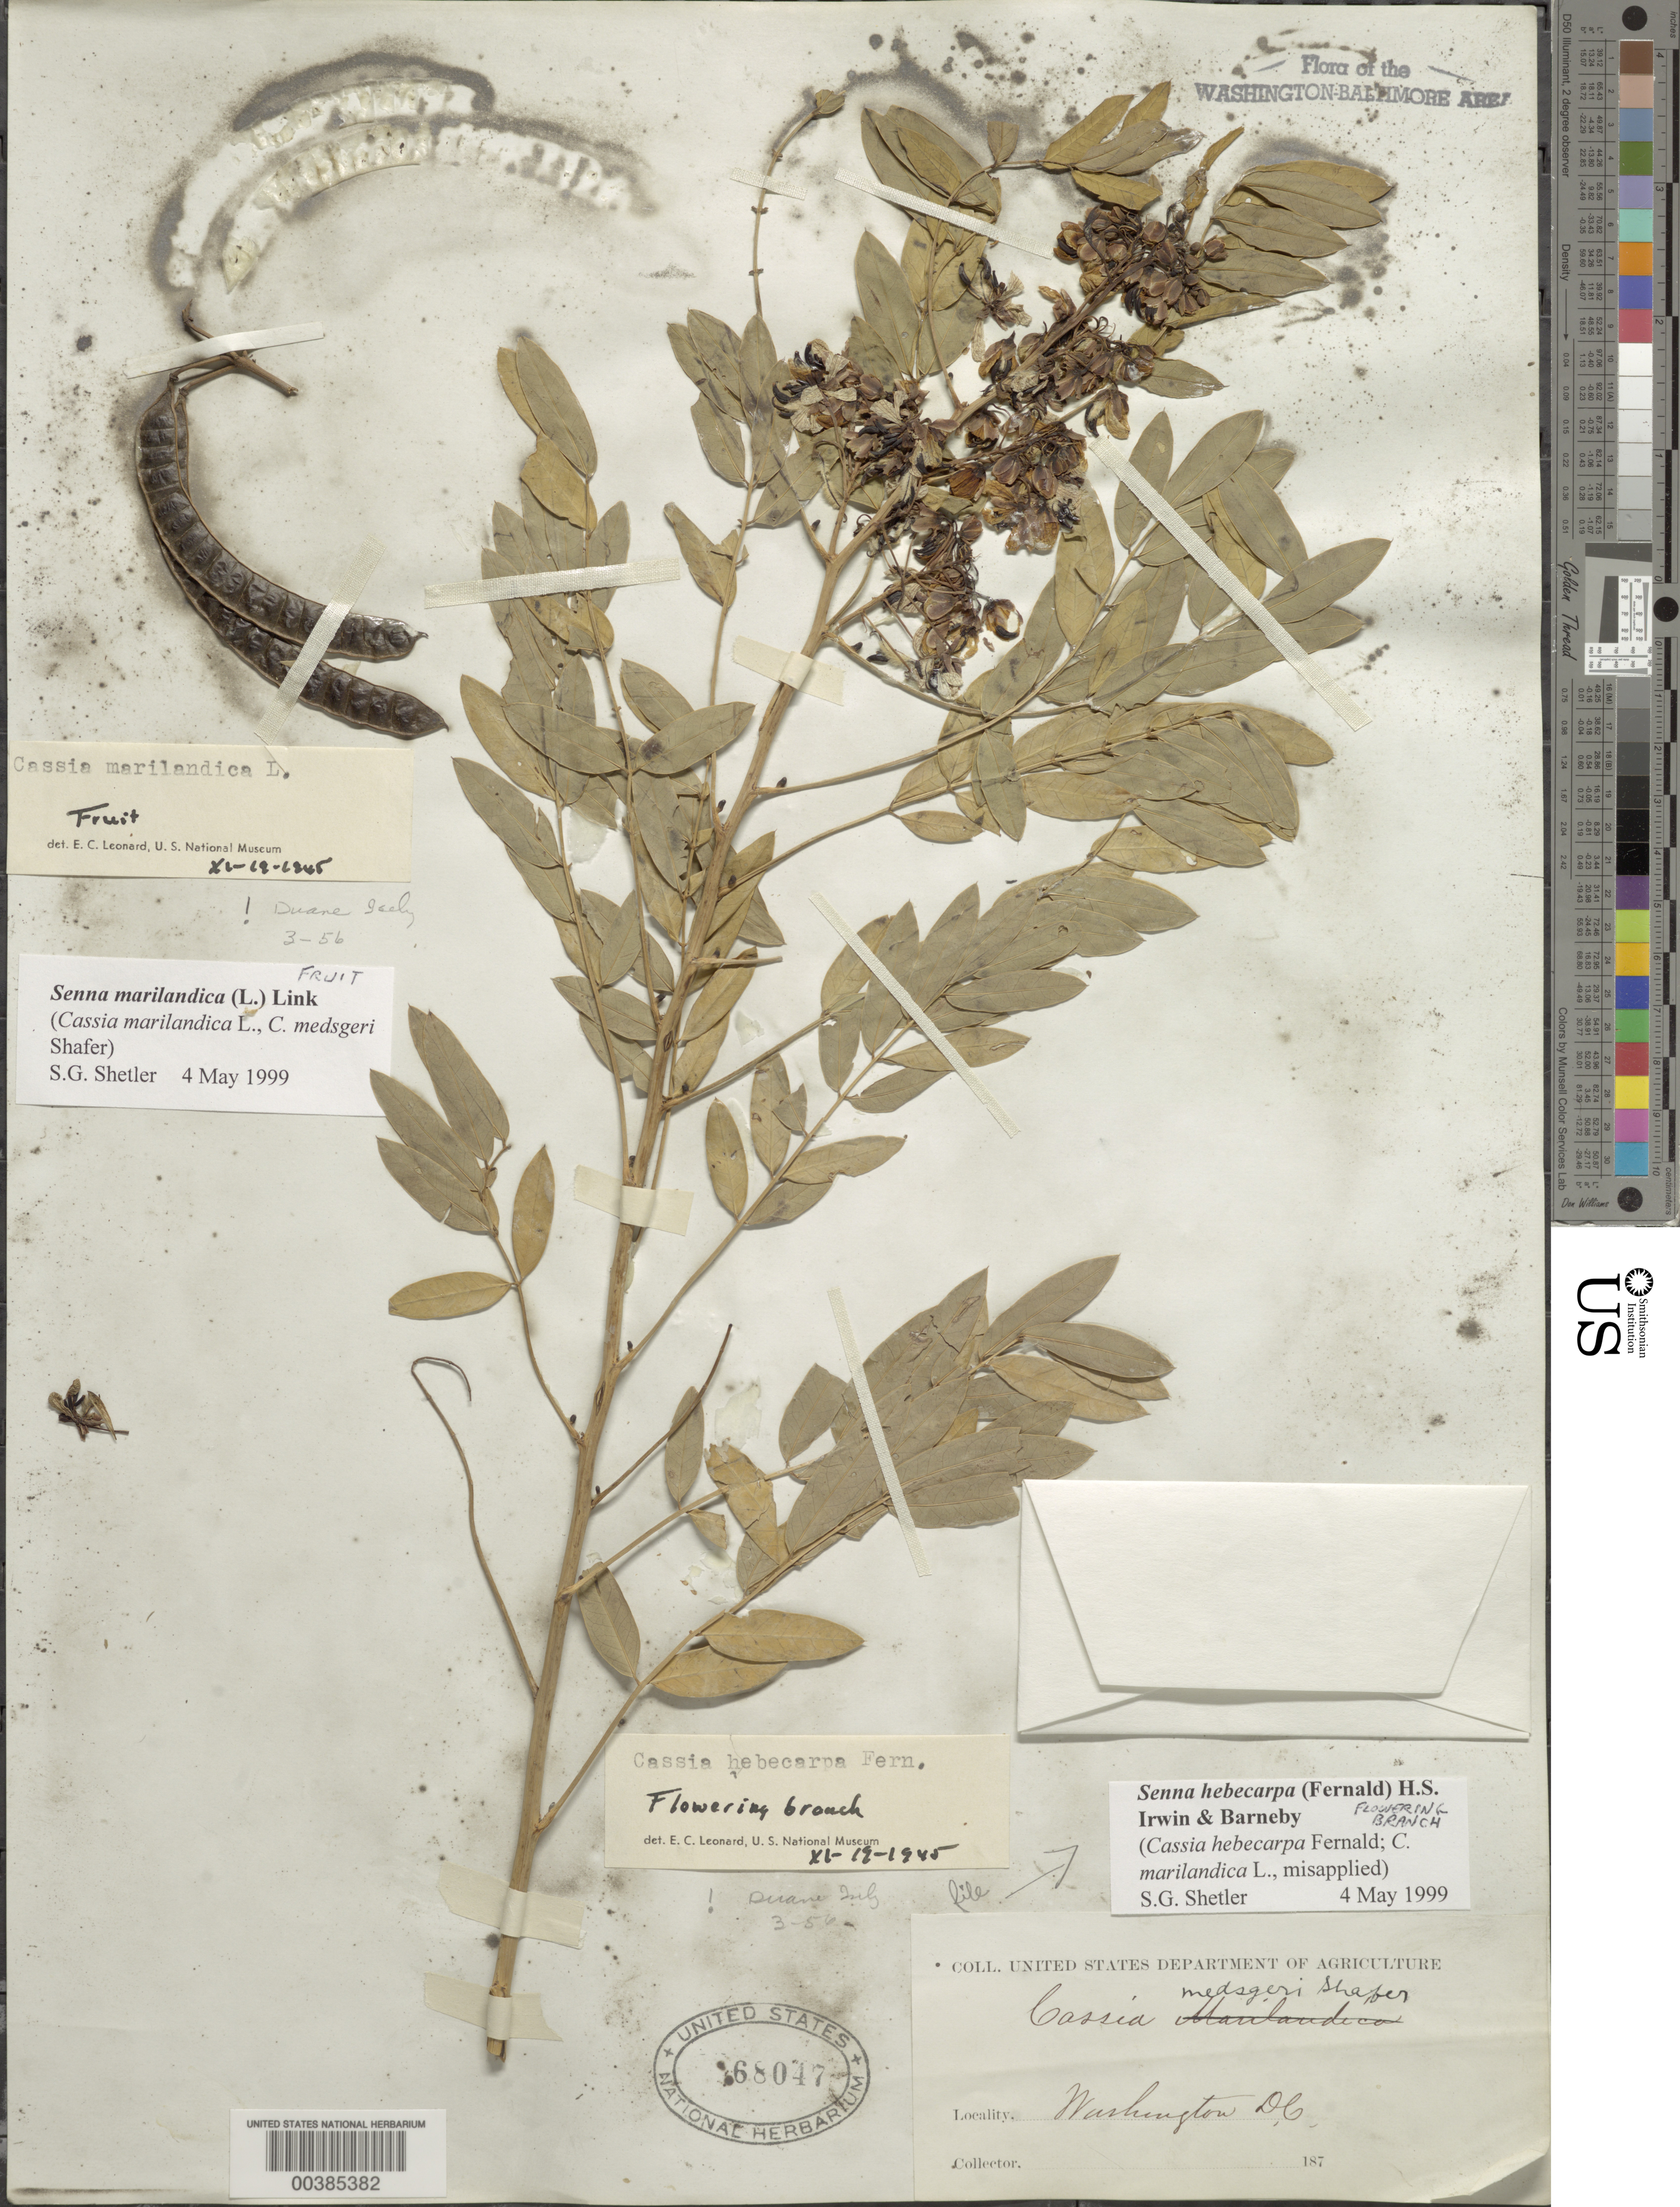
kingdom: Plantae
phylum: Tracheophyta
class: Magnoliopsida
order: Fabales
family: Fabaceae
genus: Senna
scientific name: Senna hebecarpa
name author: (Fernald) H.S. Irwin & Barneby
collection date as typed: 187-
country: United States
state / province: District of Columbia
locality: Washington DC area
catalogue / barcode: US 68047